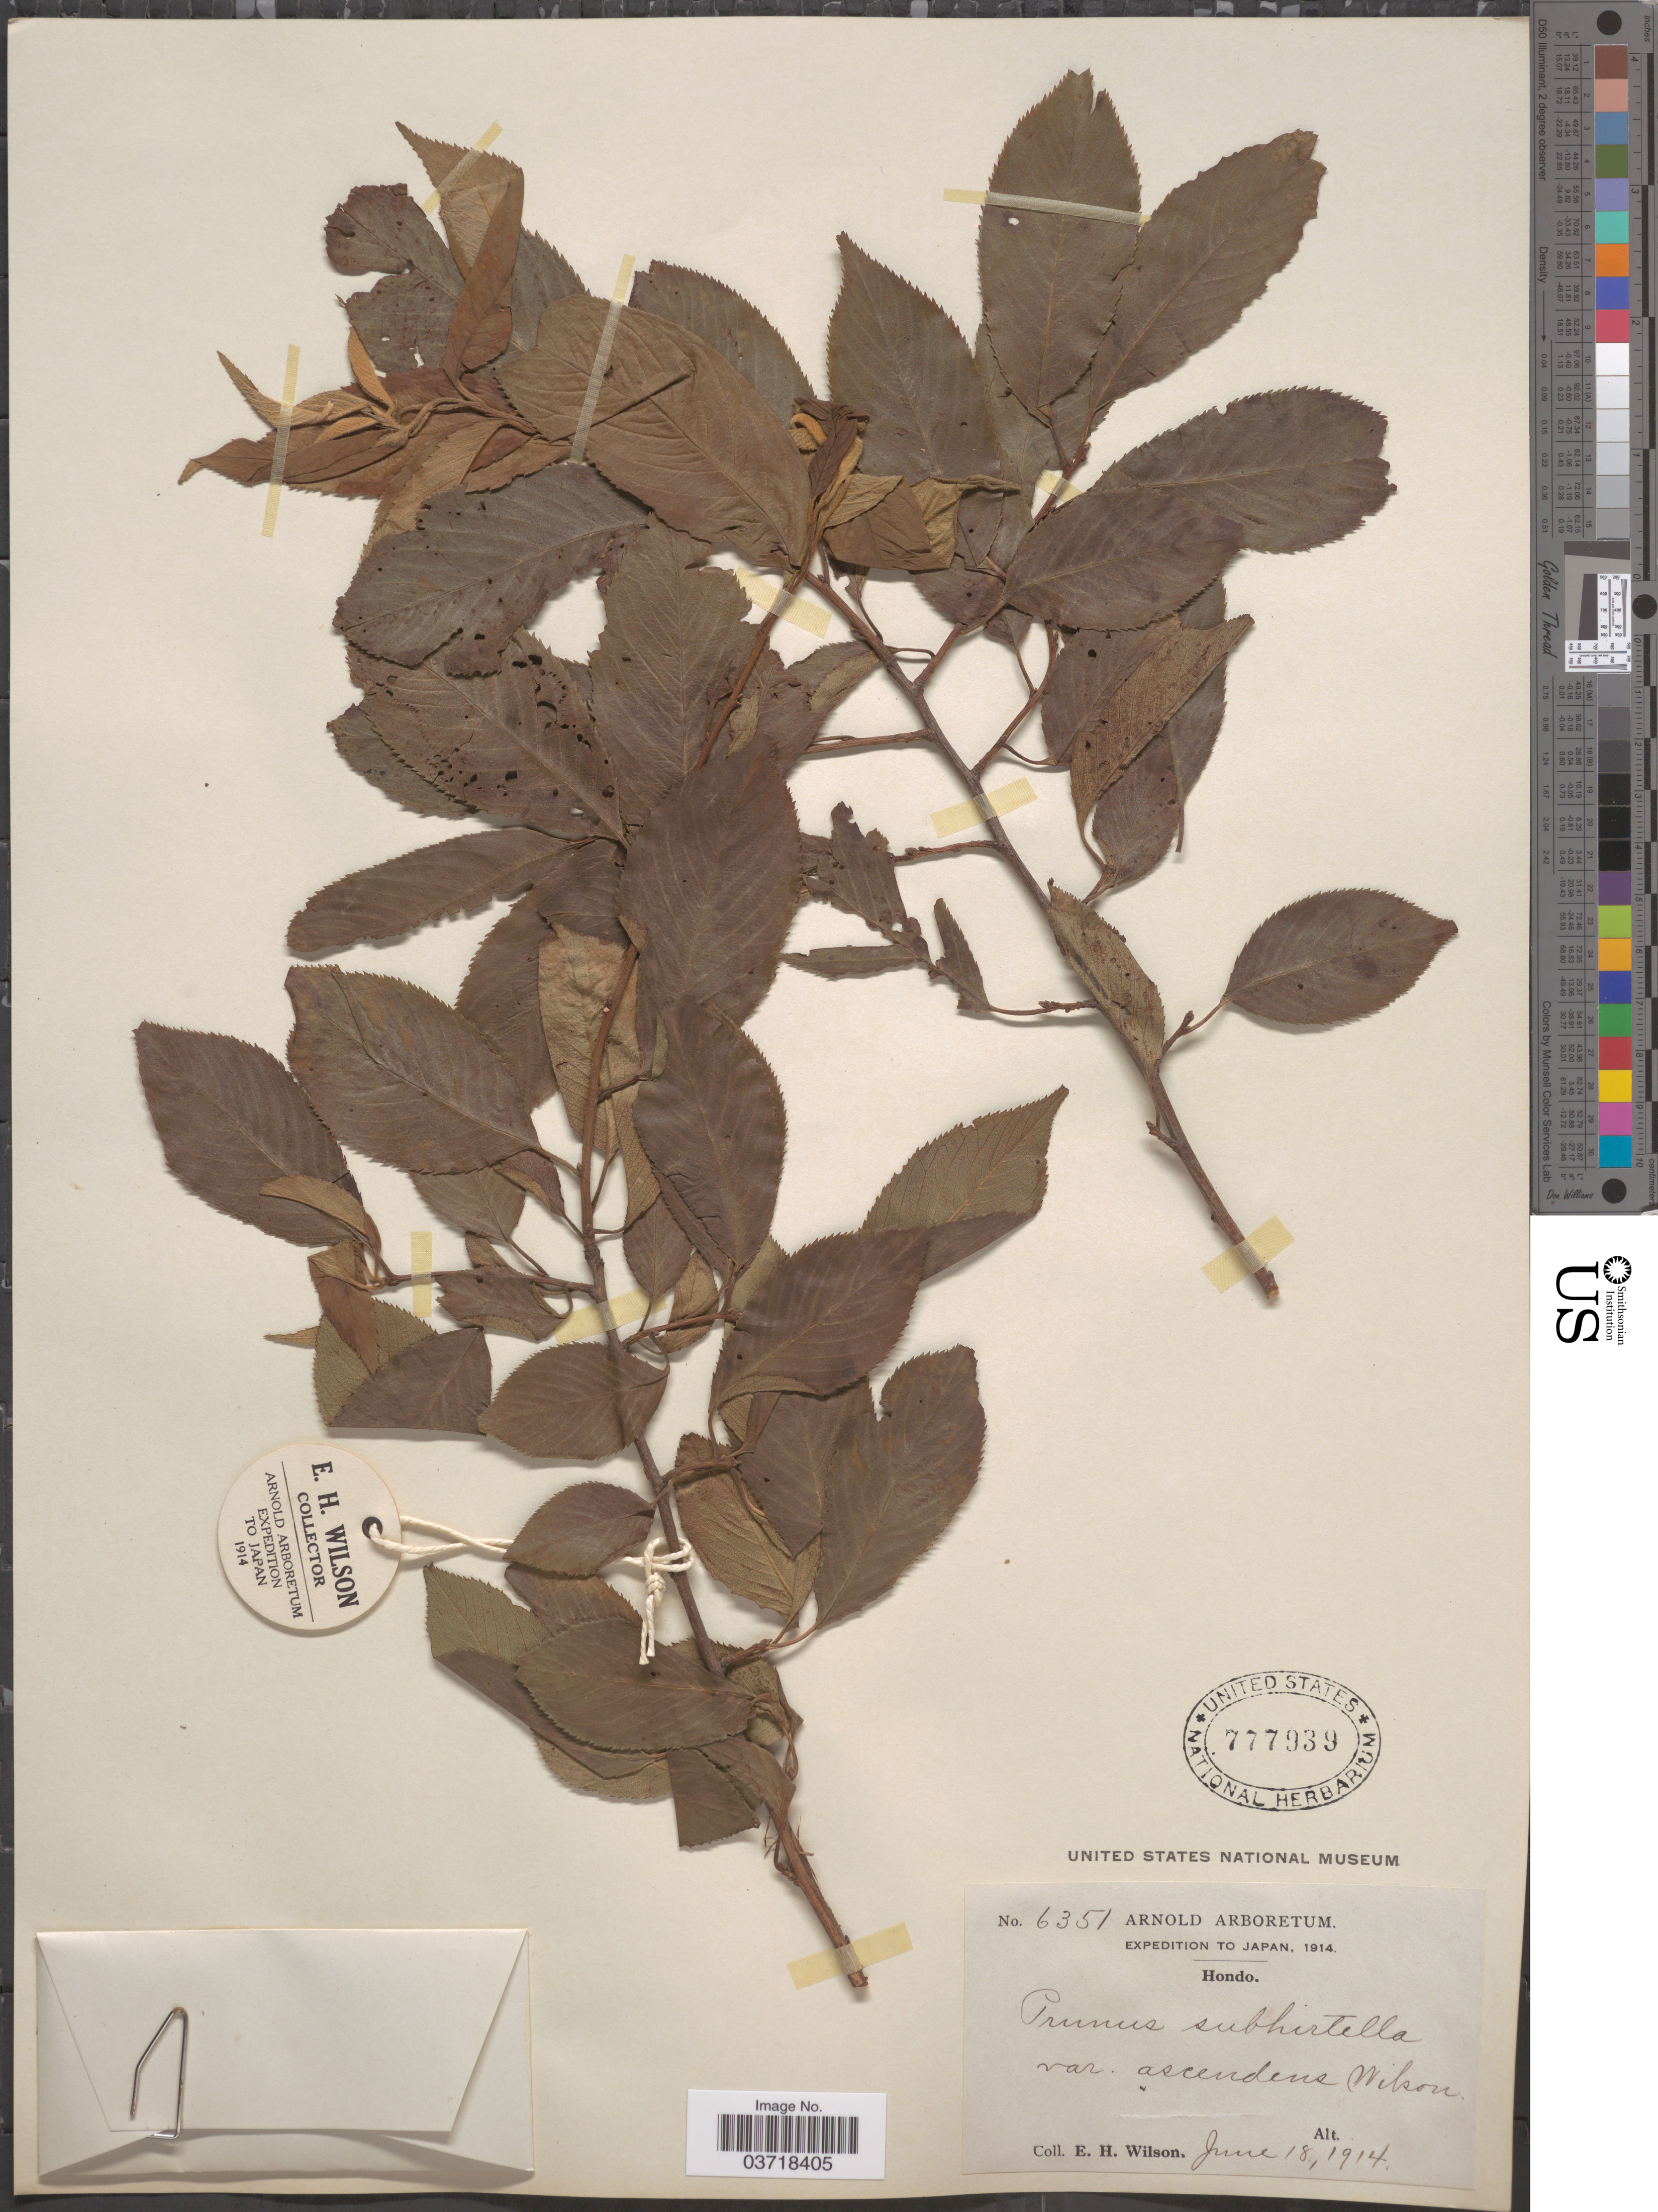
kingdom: Plantae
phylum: Tracheophyta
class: Magnoliopsida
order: Rosales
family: Rosaceae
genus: Prunus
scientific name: Prunus subhirtella var. ascendens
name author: (Makino) E.H. Wilson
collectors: E. Wilson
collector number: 6351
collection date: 1914-06-18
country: Japan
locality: Hondo.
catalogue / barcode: US 777939